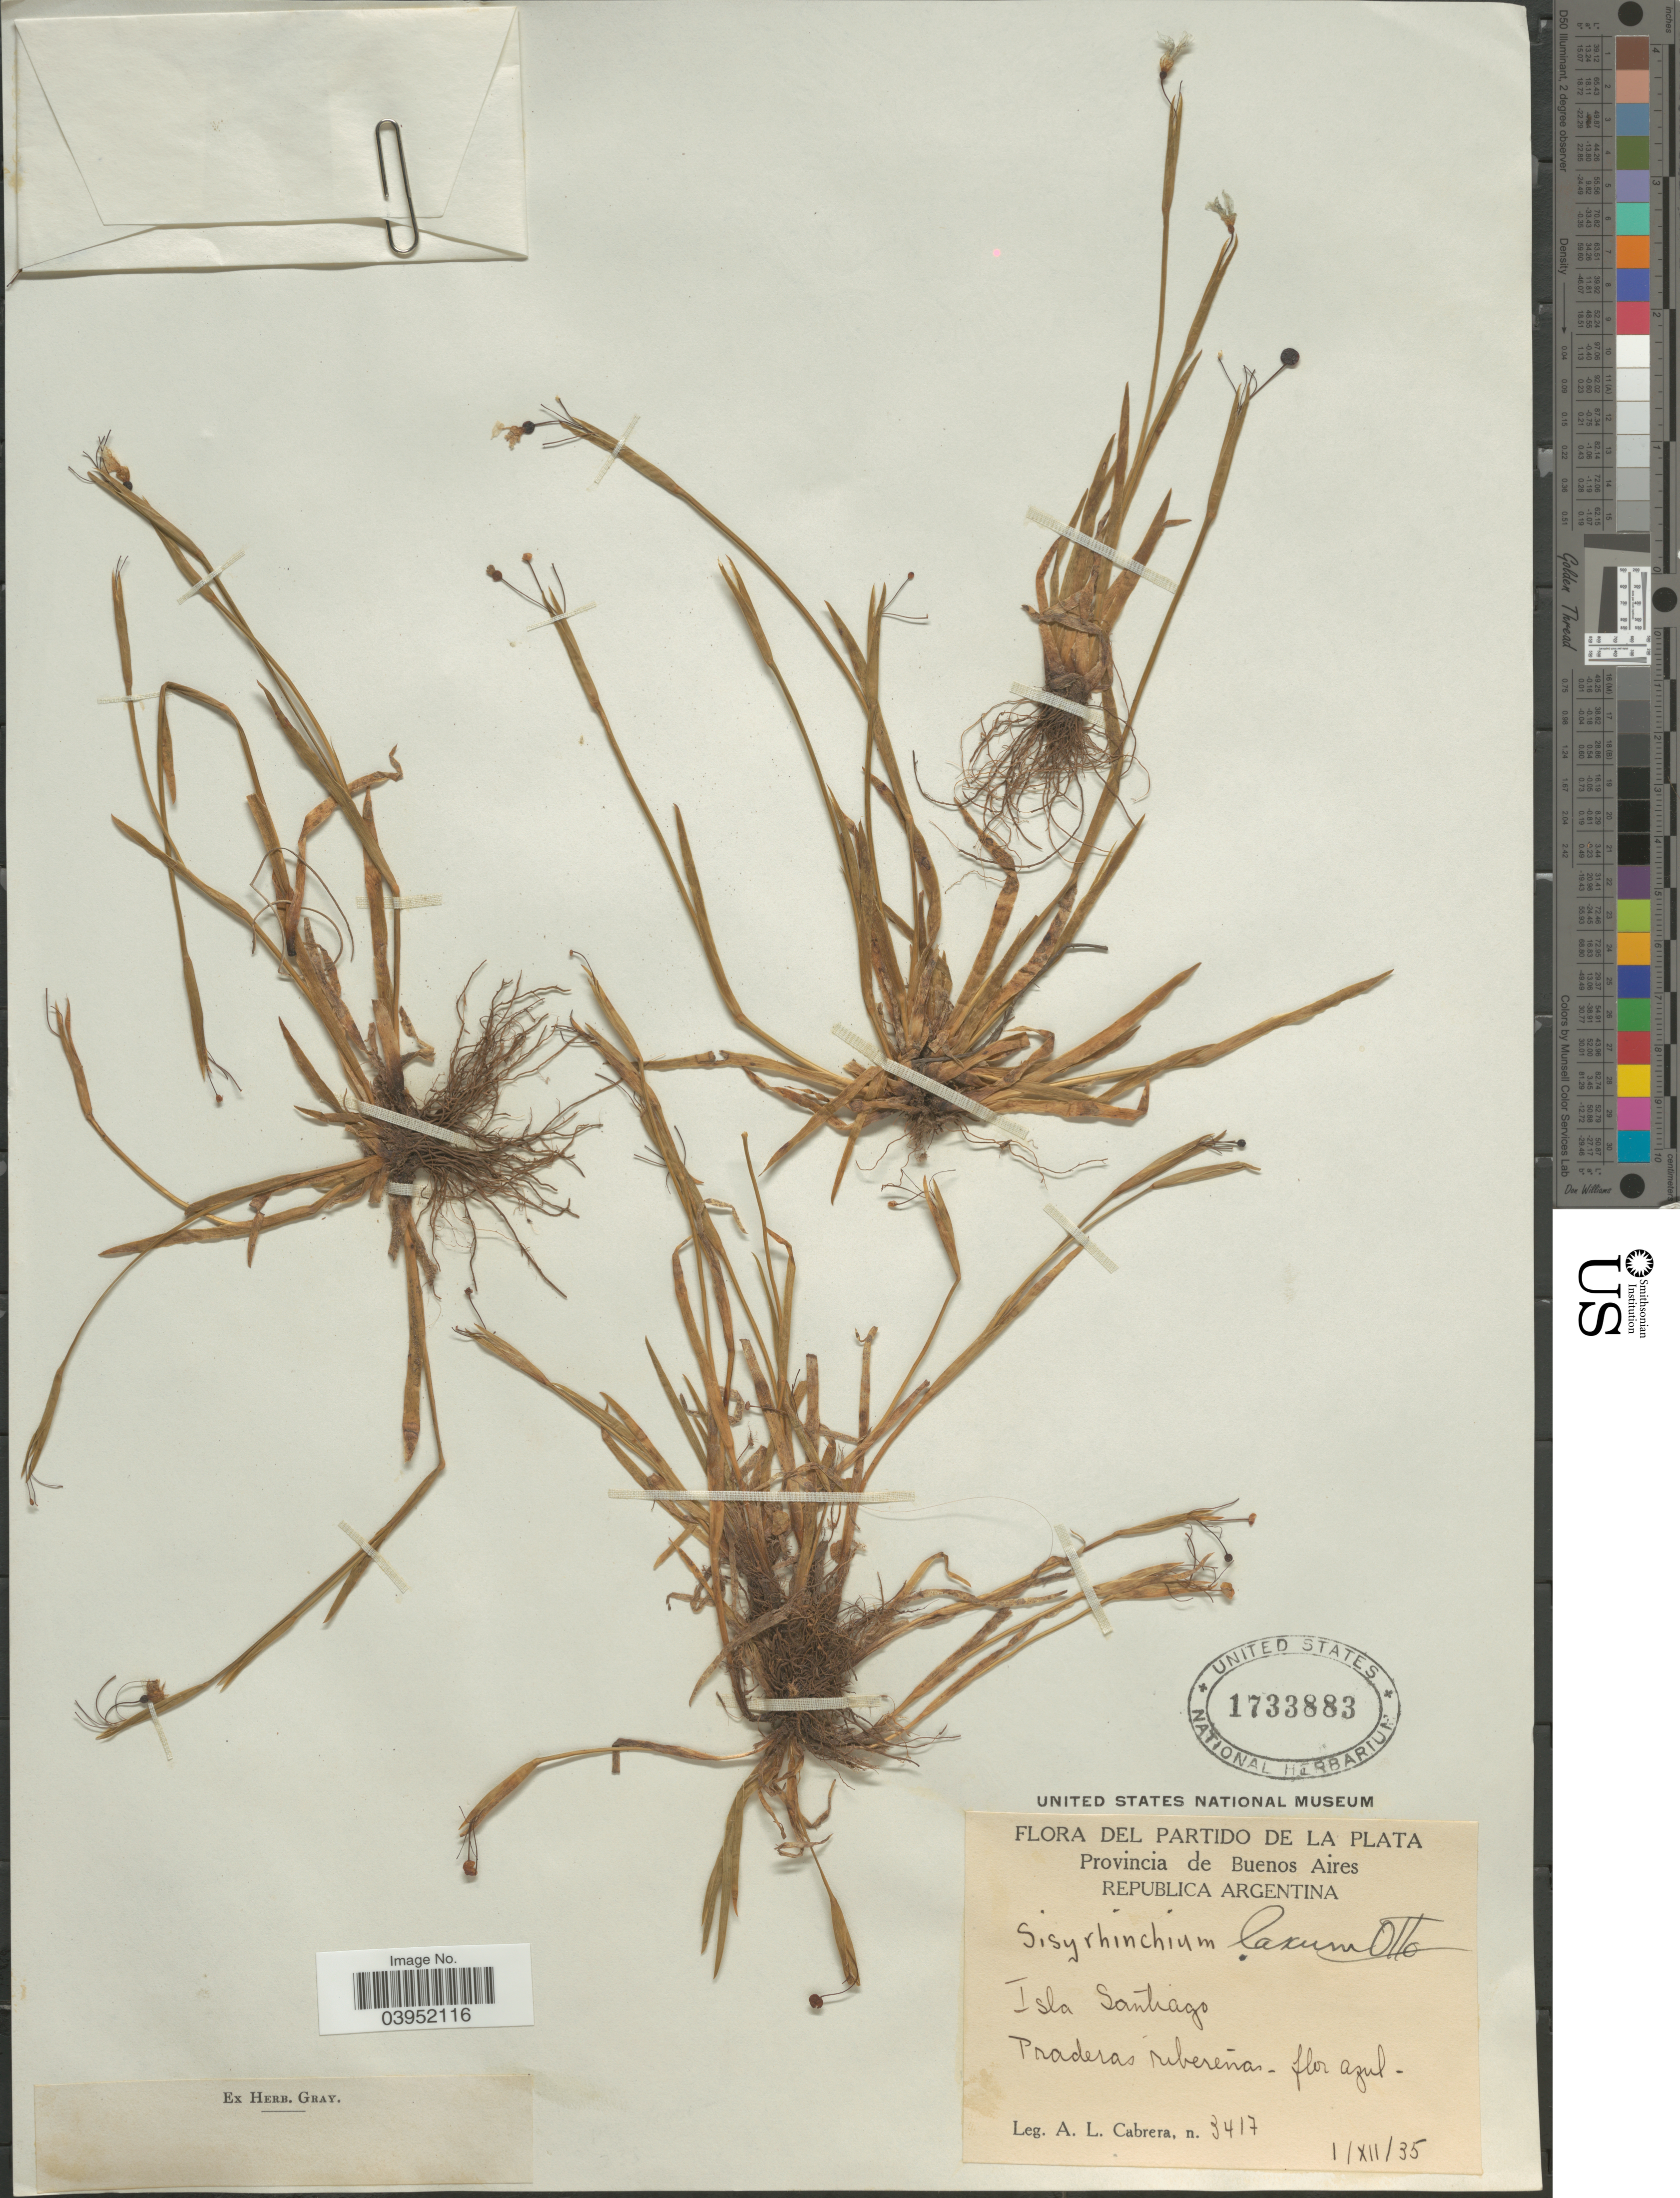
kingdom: Plantae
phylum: Tracheophyta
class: Liliopsida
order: Asparagales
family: Iridaceae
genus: Sisyrinchium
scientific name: Sisyrinchium laxum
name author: Otto ex Sims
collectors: A. L. Cabrera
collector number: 3417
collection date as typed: Transcribed d/m/y: 1/12/35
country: Argentina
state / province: Buenos Aires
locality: Partido de la Plata. Isla Santiago.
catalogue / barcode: US 1733883